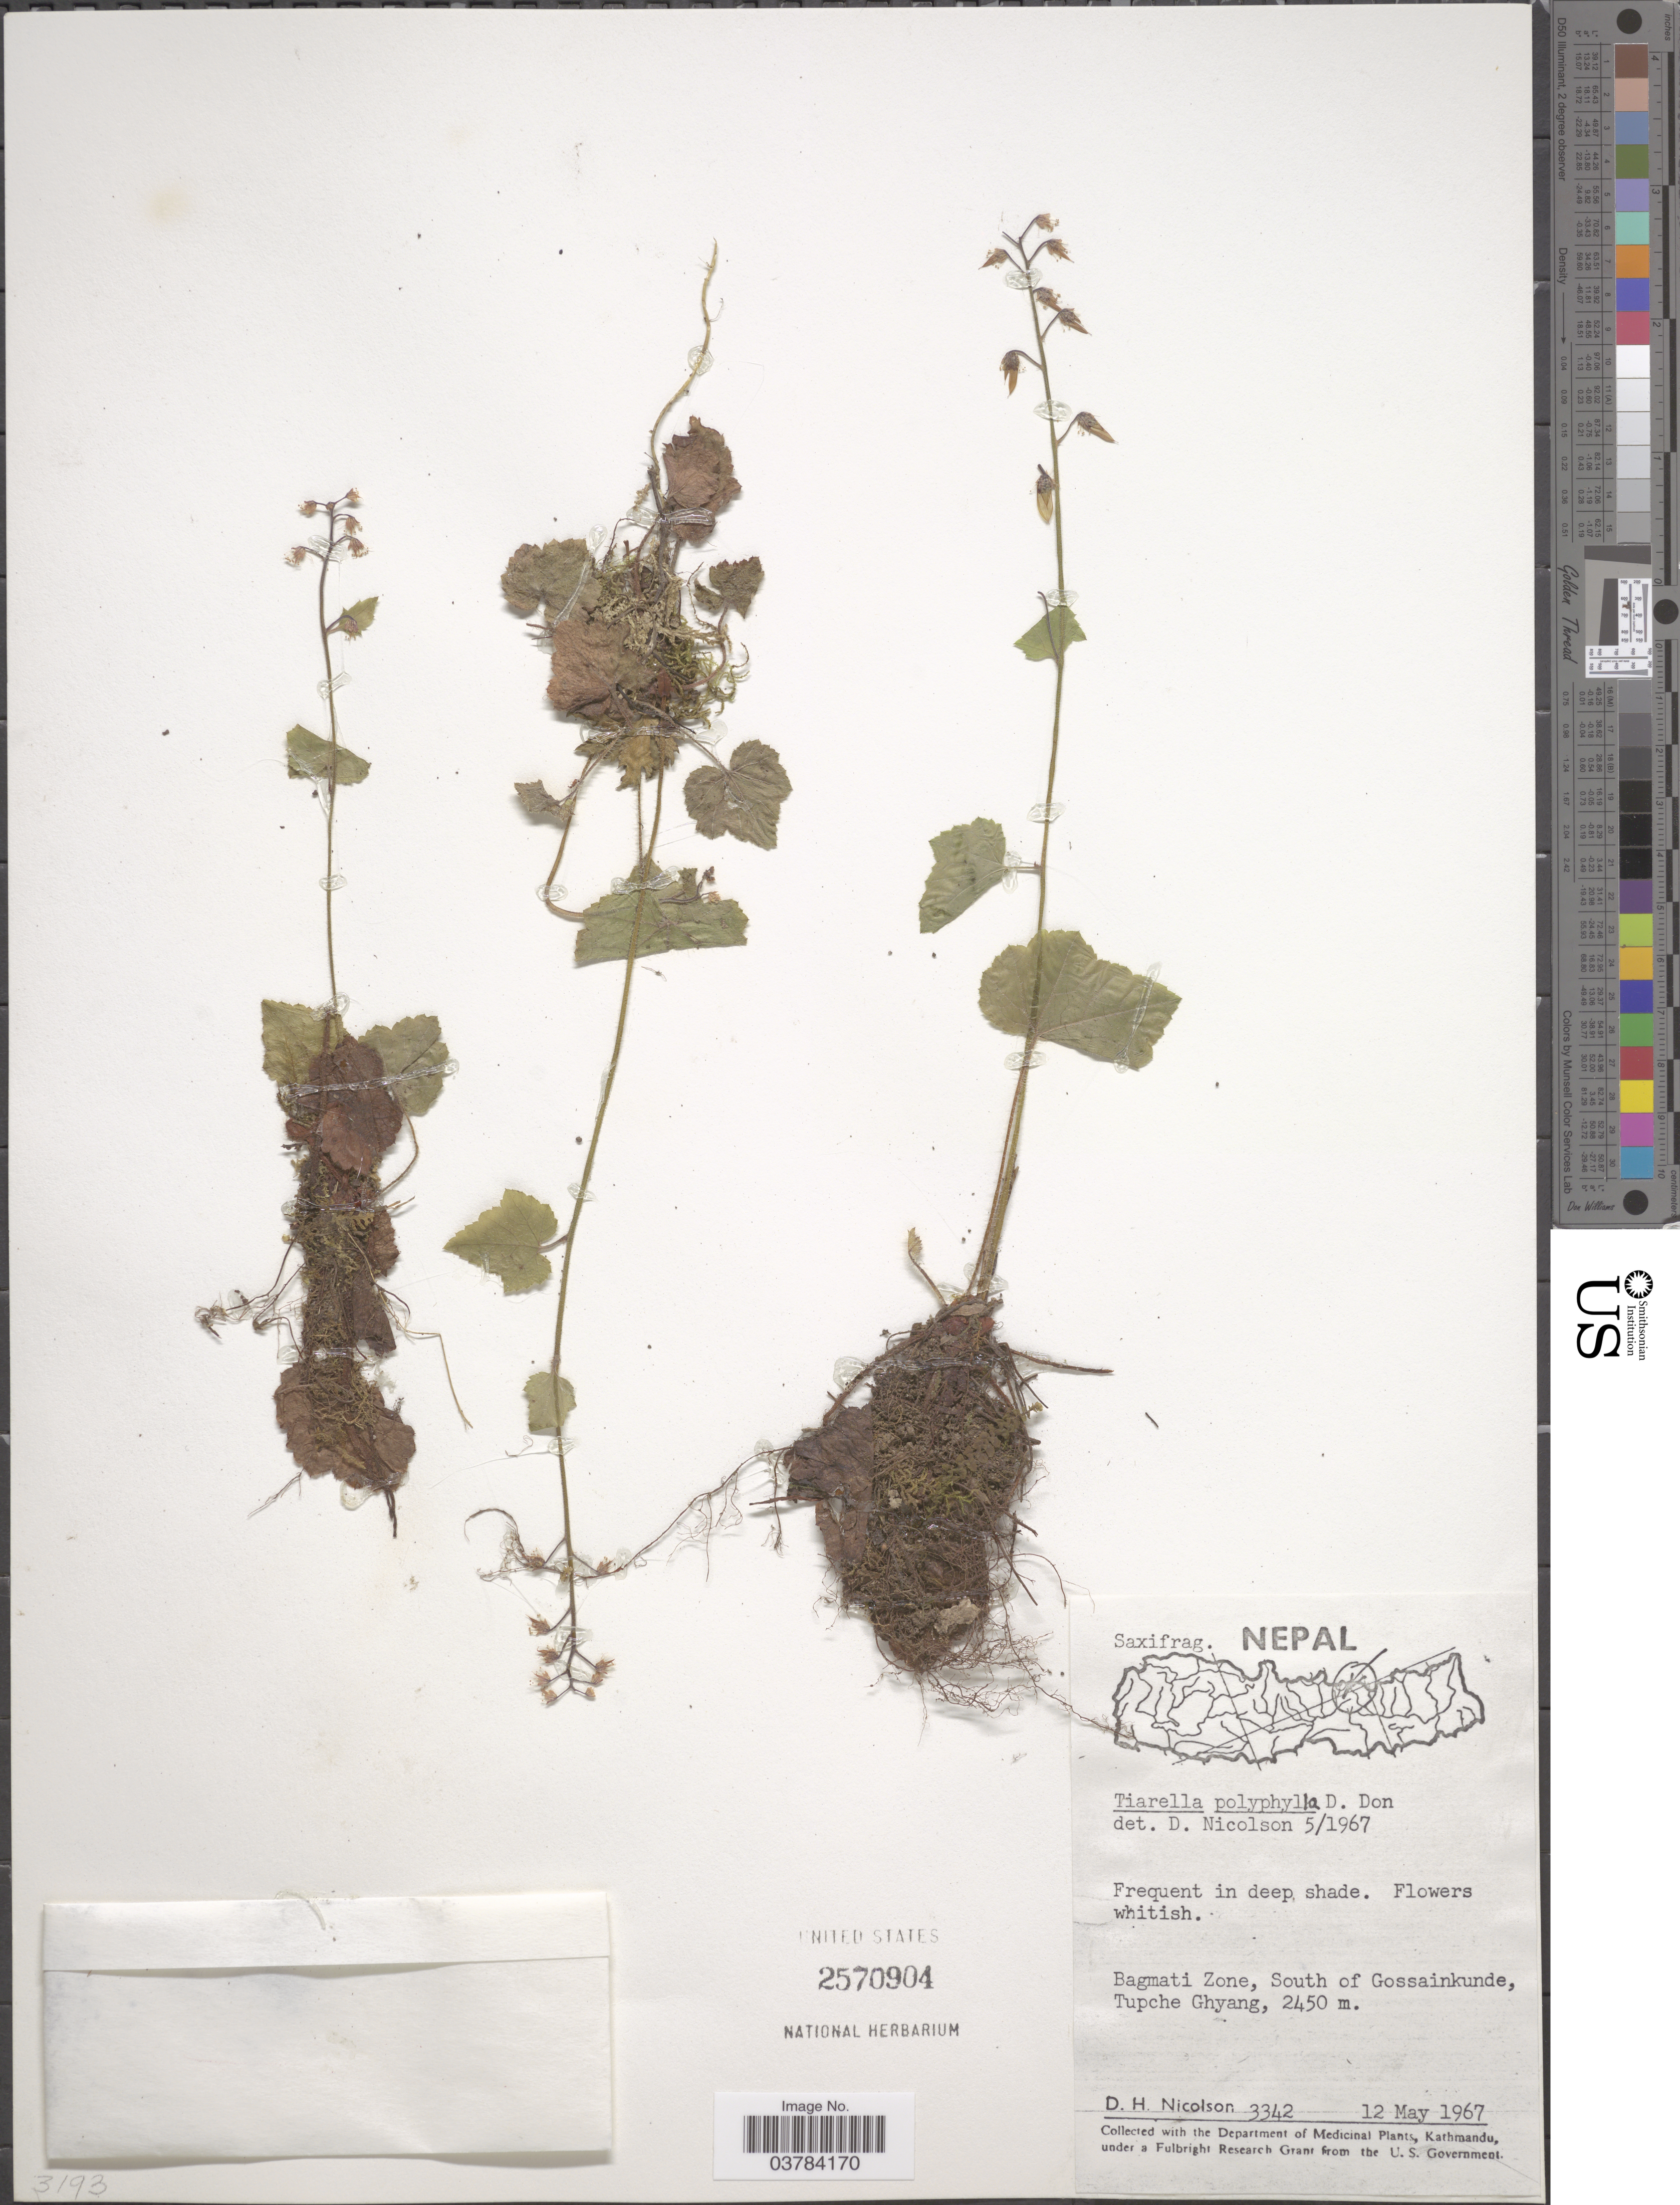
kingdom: Plantae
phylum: Tracheophyta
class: Magnoliopsida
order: Saxifragales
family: Saxifragaceae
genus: Tiarella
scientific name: Tiarella polyphylla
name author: D. Don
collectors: D. H. Nicolson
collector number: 3342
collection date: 1967-05-12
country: Nepal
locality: Bagmati Zone, South of Gossainkunde, Tupche Ghyang.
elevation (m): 2450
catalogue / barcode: US 2570904